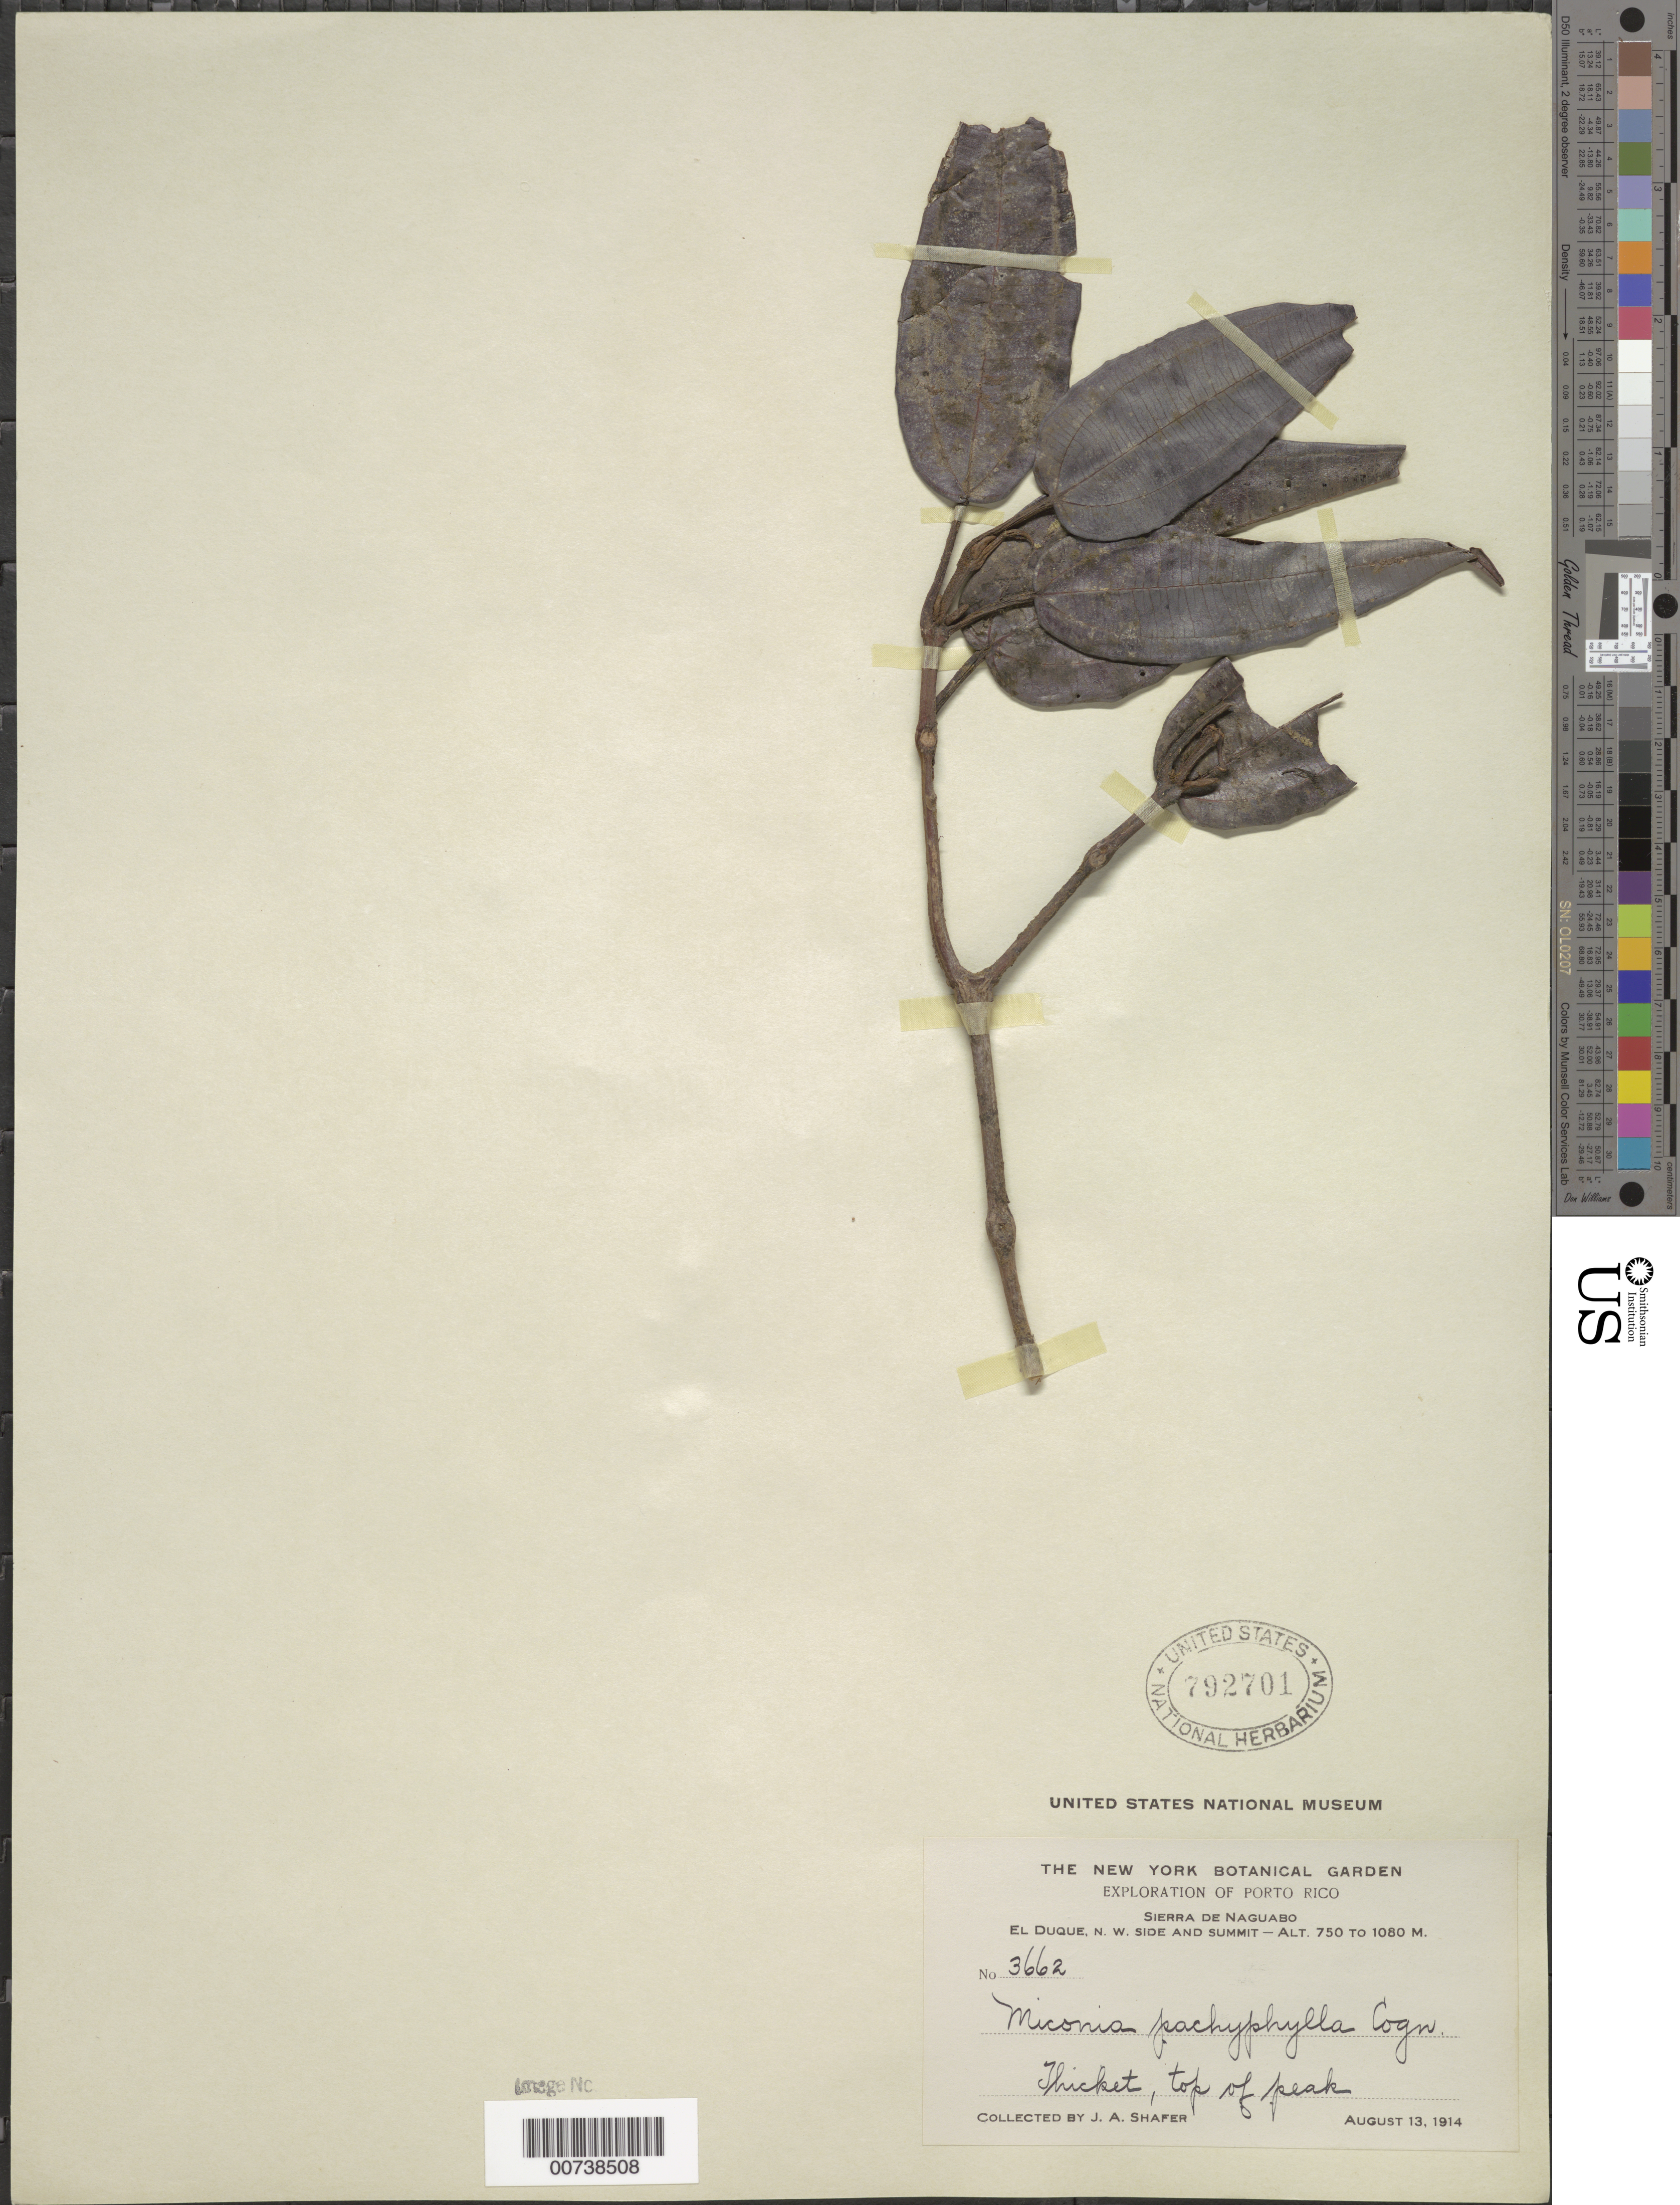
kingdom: Plantae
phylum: Tracheophyta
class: Magnoliopsida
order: Myrtales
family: Melastomataceae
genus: Miconia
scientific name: Miconia pachyphylla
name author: Cogn.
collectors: J. A. Shafer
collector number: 3662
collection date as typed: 13 Aug 1914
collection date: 1914-08-13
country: Puerto Rico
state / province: Naguabo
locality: Sierra de Naguabo, El Duque, NW side and summit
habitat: Thicket, top of peak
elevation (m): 750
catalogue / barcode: US 792701